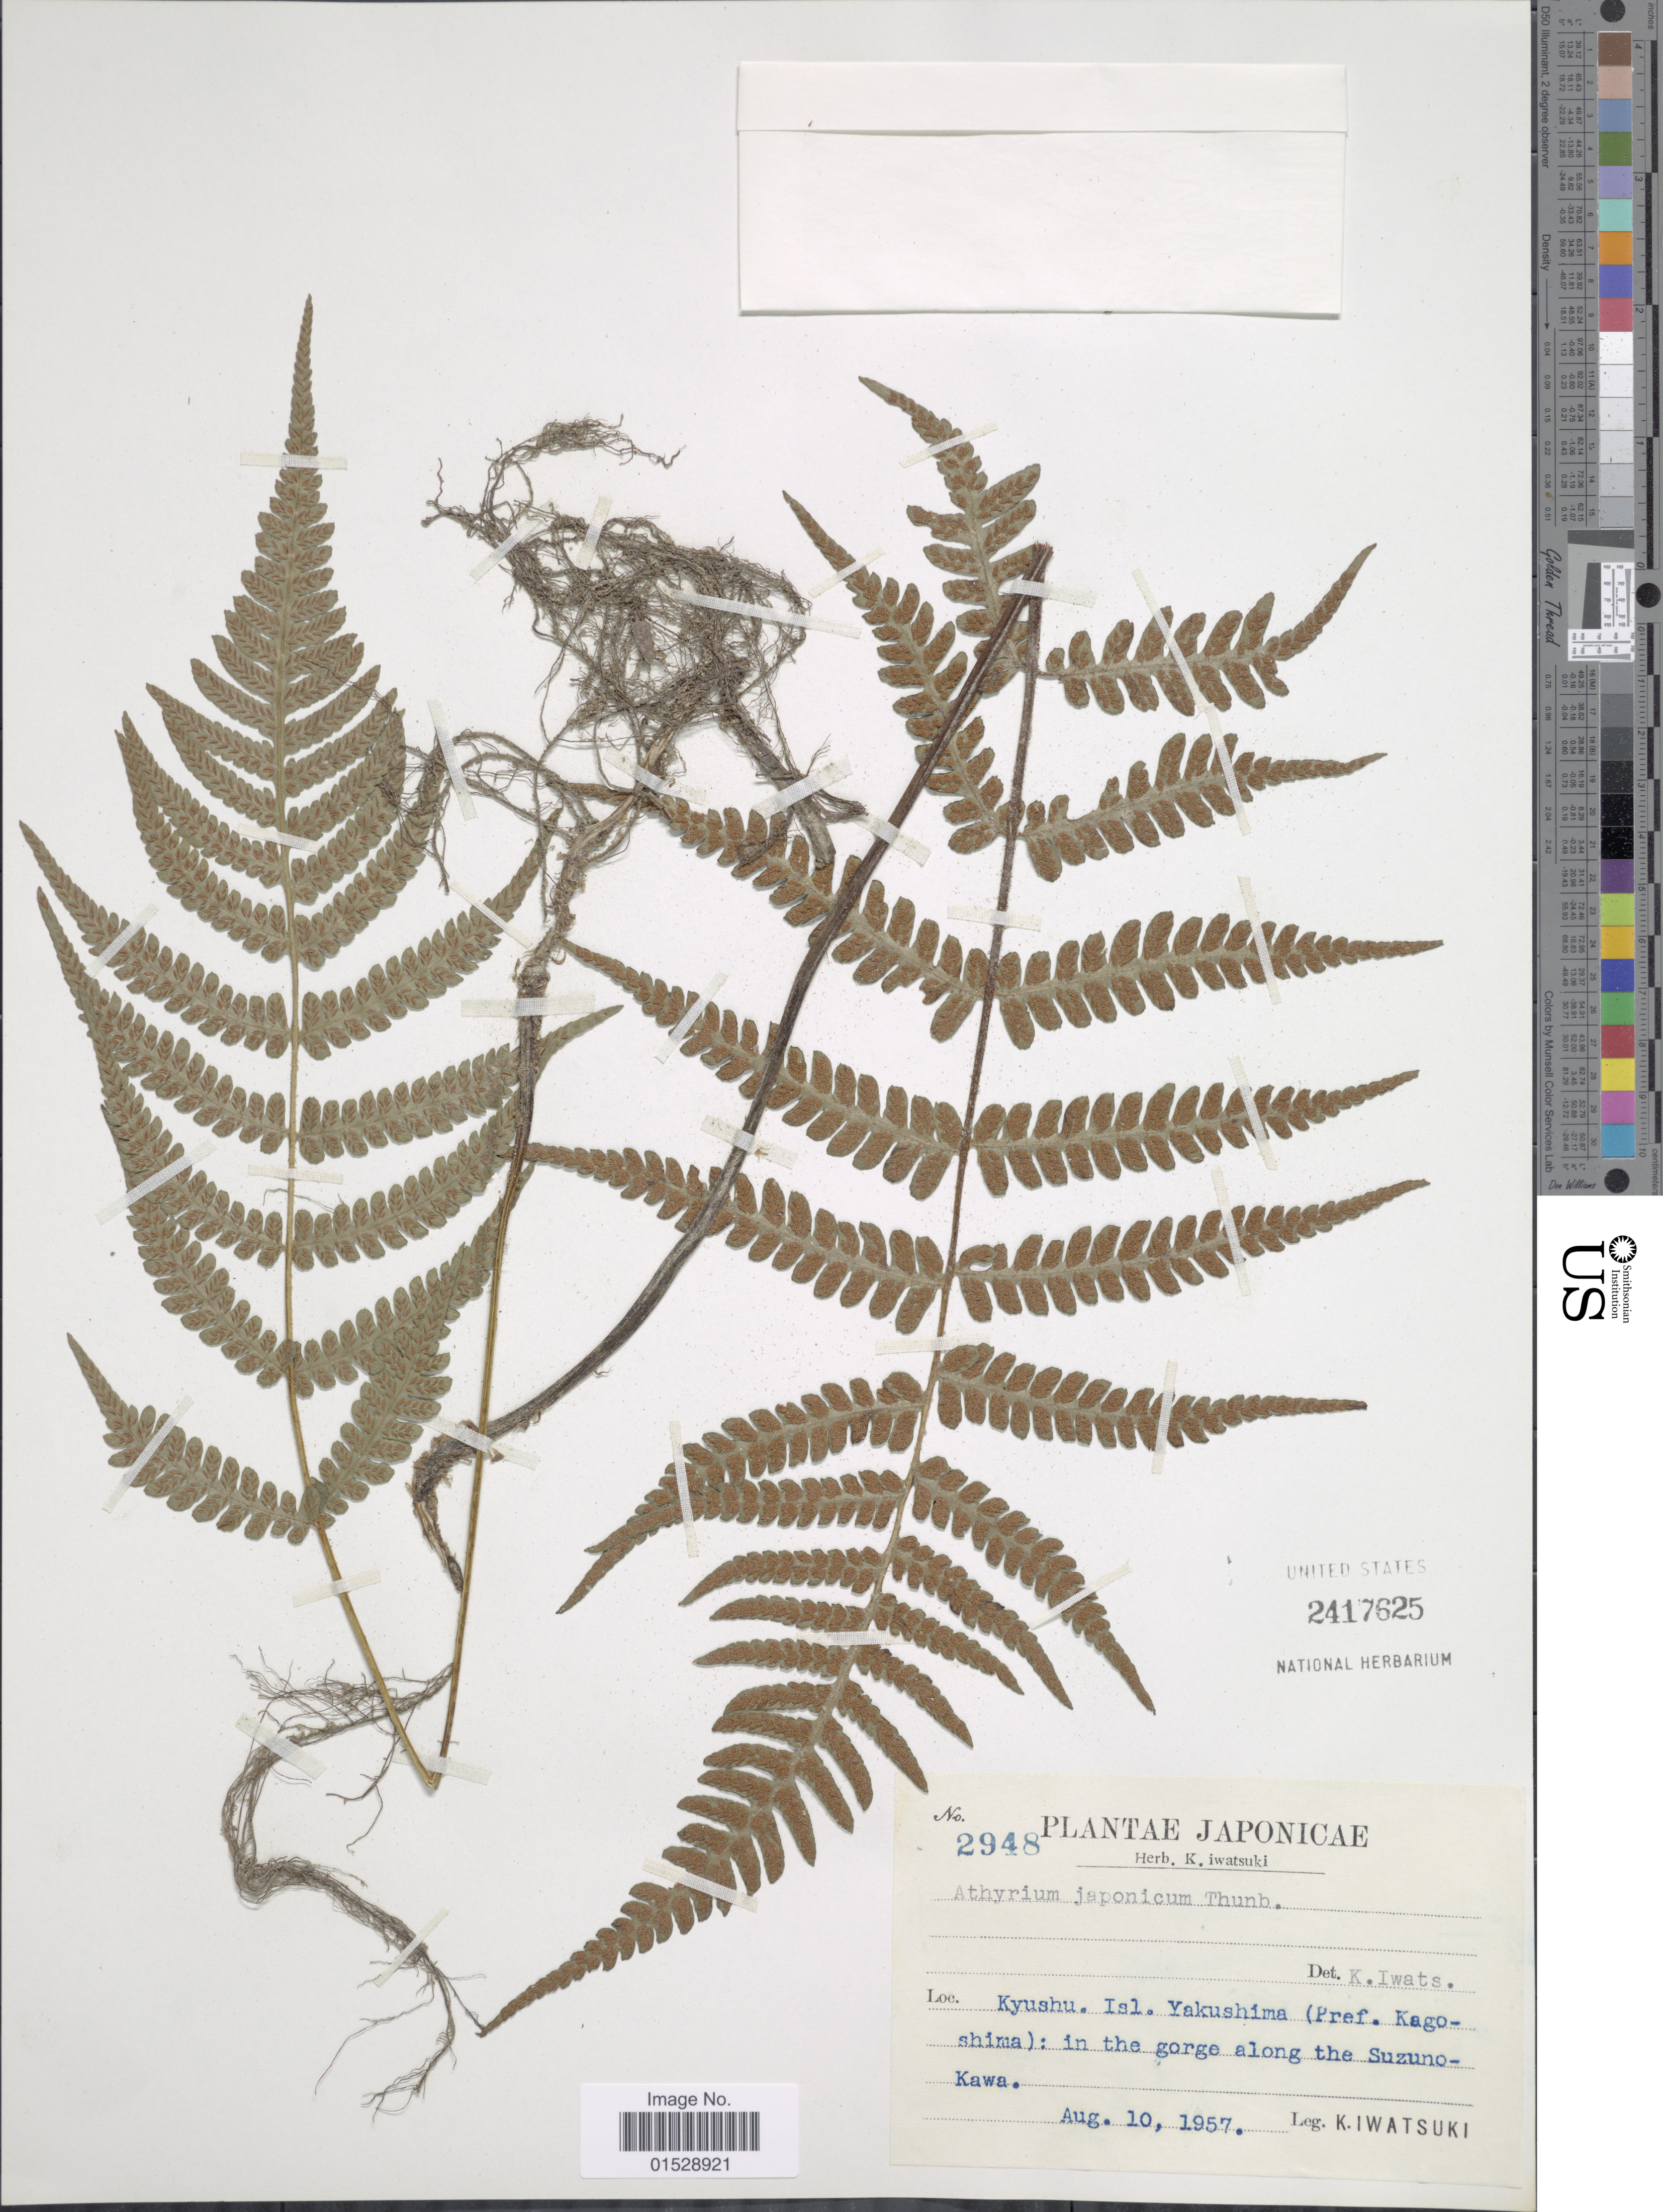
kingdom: Plantae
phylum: Tracheophyta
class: Polypodiopsida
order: Polypodiales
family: Athyriaceae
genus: Deparia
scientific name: Deparia japonica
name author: (Thunb.) M. Kato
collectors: K. Iwatsuki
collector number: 2948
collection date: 1957-08-10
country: Japan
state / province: Kagosima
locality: Japonicae, Kyushu. Isl., Yakushima (Pref. Kagoshima): in the gorge along the Suzuno-Kawa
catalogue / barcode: US 2417625